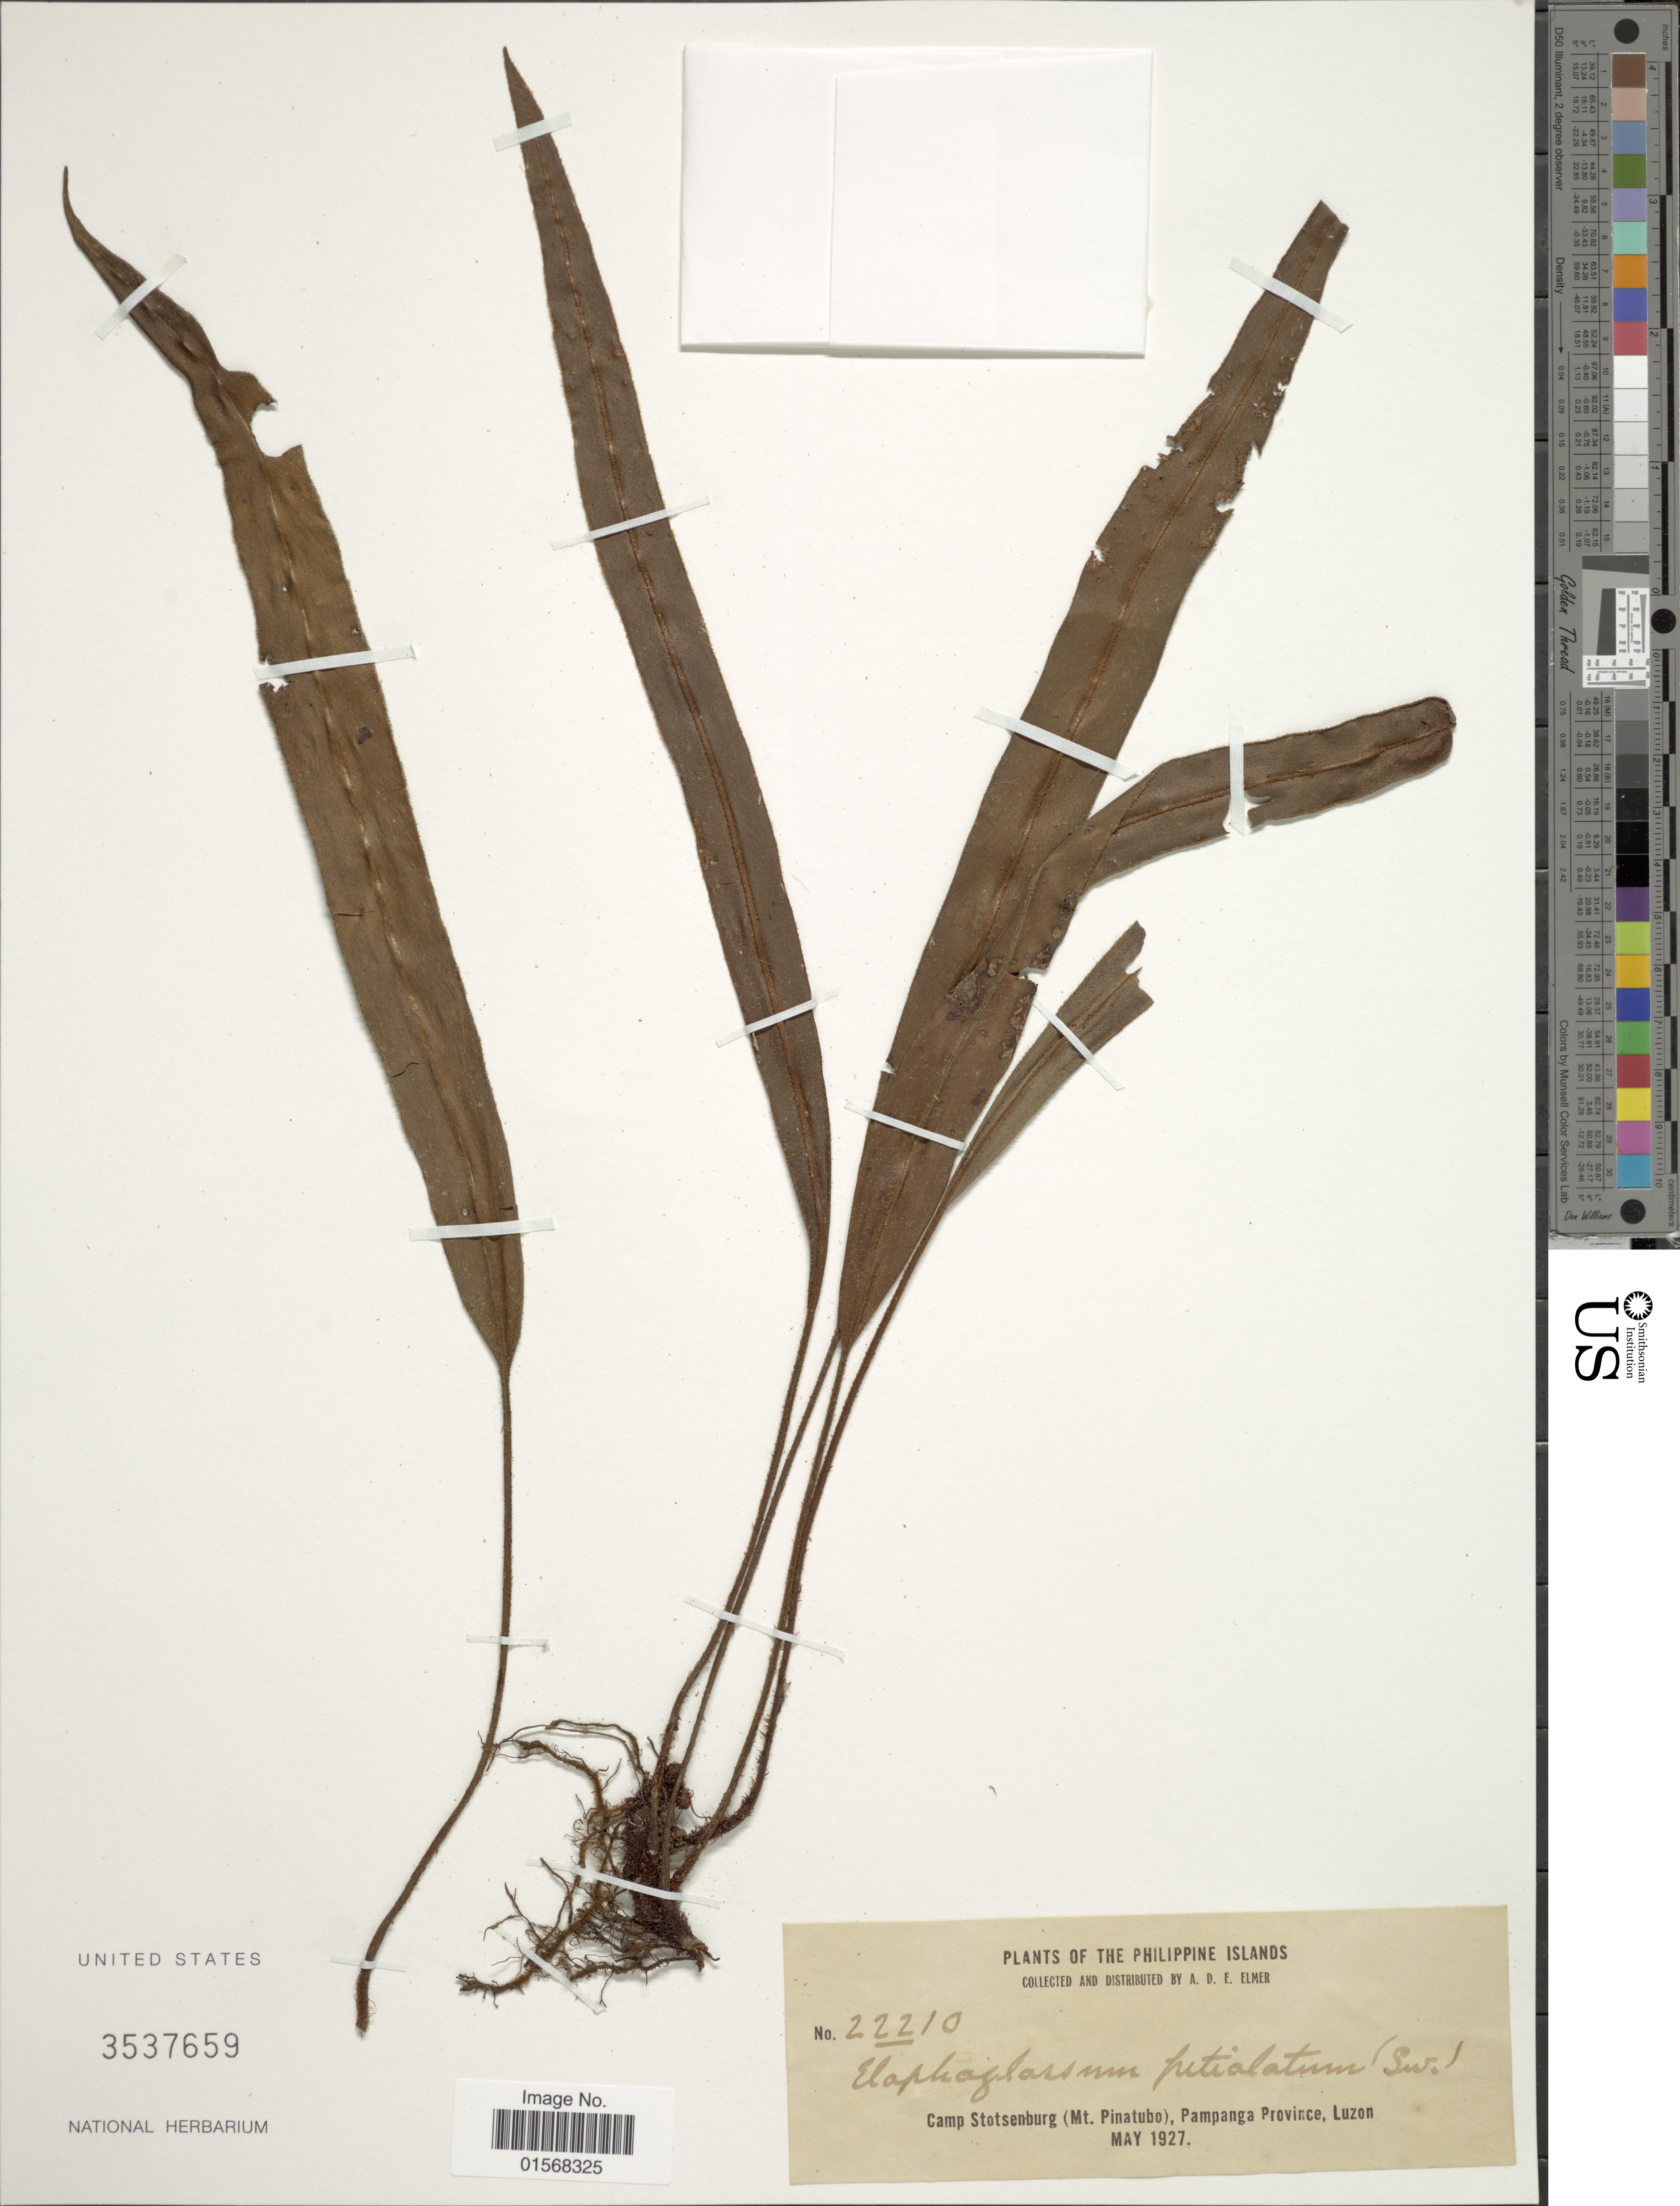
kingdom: Plantae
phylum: Tracheophyta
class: Polypodiopsida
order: Polypodiales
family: Dryopteridaceae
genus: Elaphoglossum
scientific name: Elaphoglossum petiolatum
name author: (Sw.) Urb.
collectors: A. D. E. Elmer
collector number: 22210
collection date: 1927-05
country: Philippines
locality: Camp Stotsenburg (Mt. Pinatubo), Pampanga Province, Luzon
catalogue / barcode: US 3537658